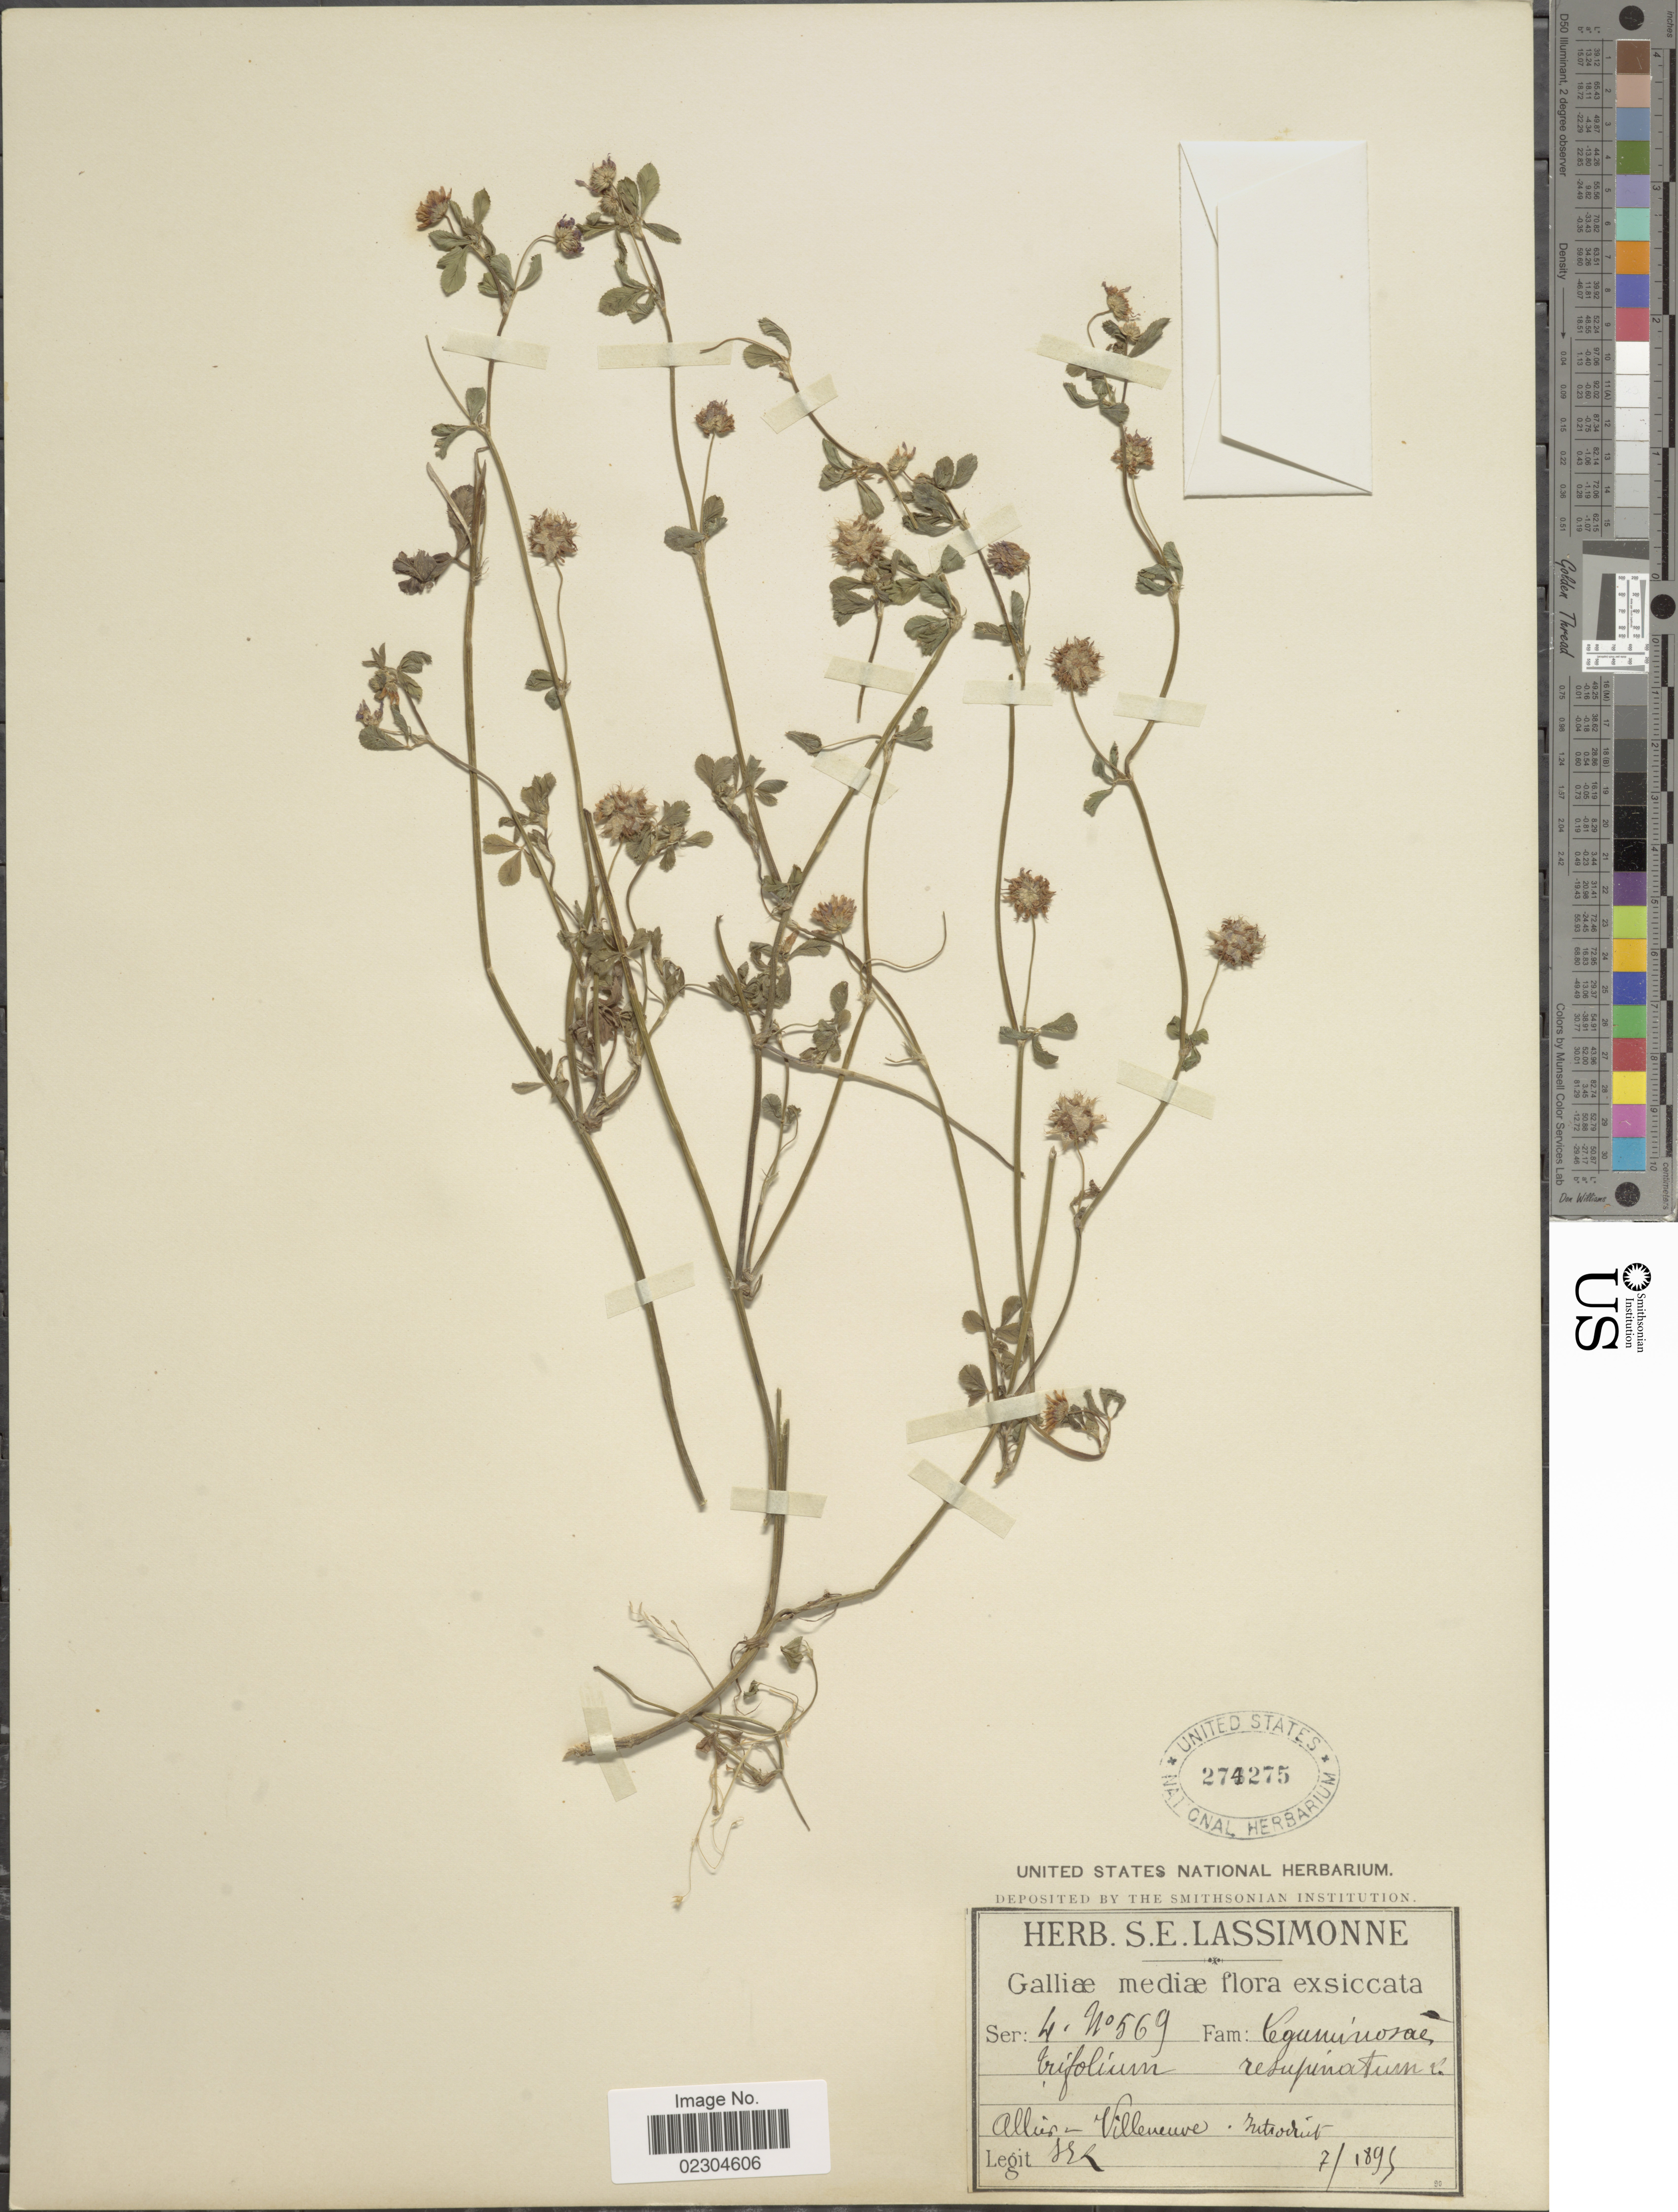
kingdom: Plantae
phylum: Tracheophyta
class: Magnoliopsida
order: Fabales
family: Fabaceae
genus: Trifolium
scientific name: Trifolium resupinatum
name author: L.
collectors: S. Lassimonne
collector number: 569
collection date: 1895-07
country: France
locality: Galliae mediae, Allier, Villeuneuve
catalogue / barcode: US 274275